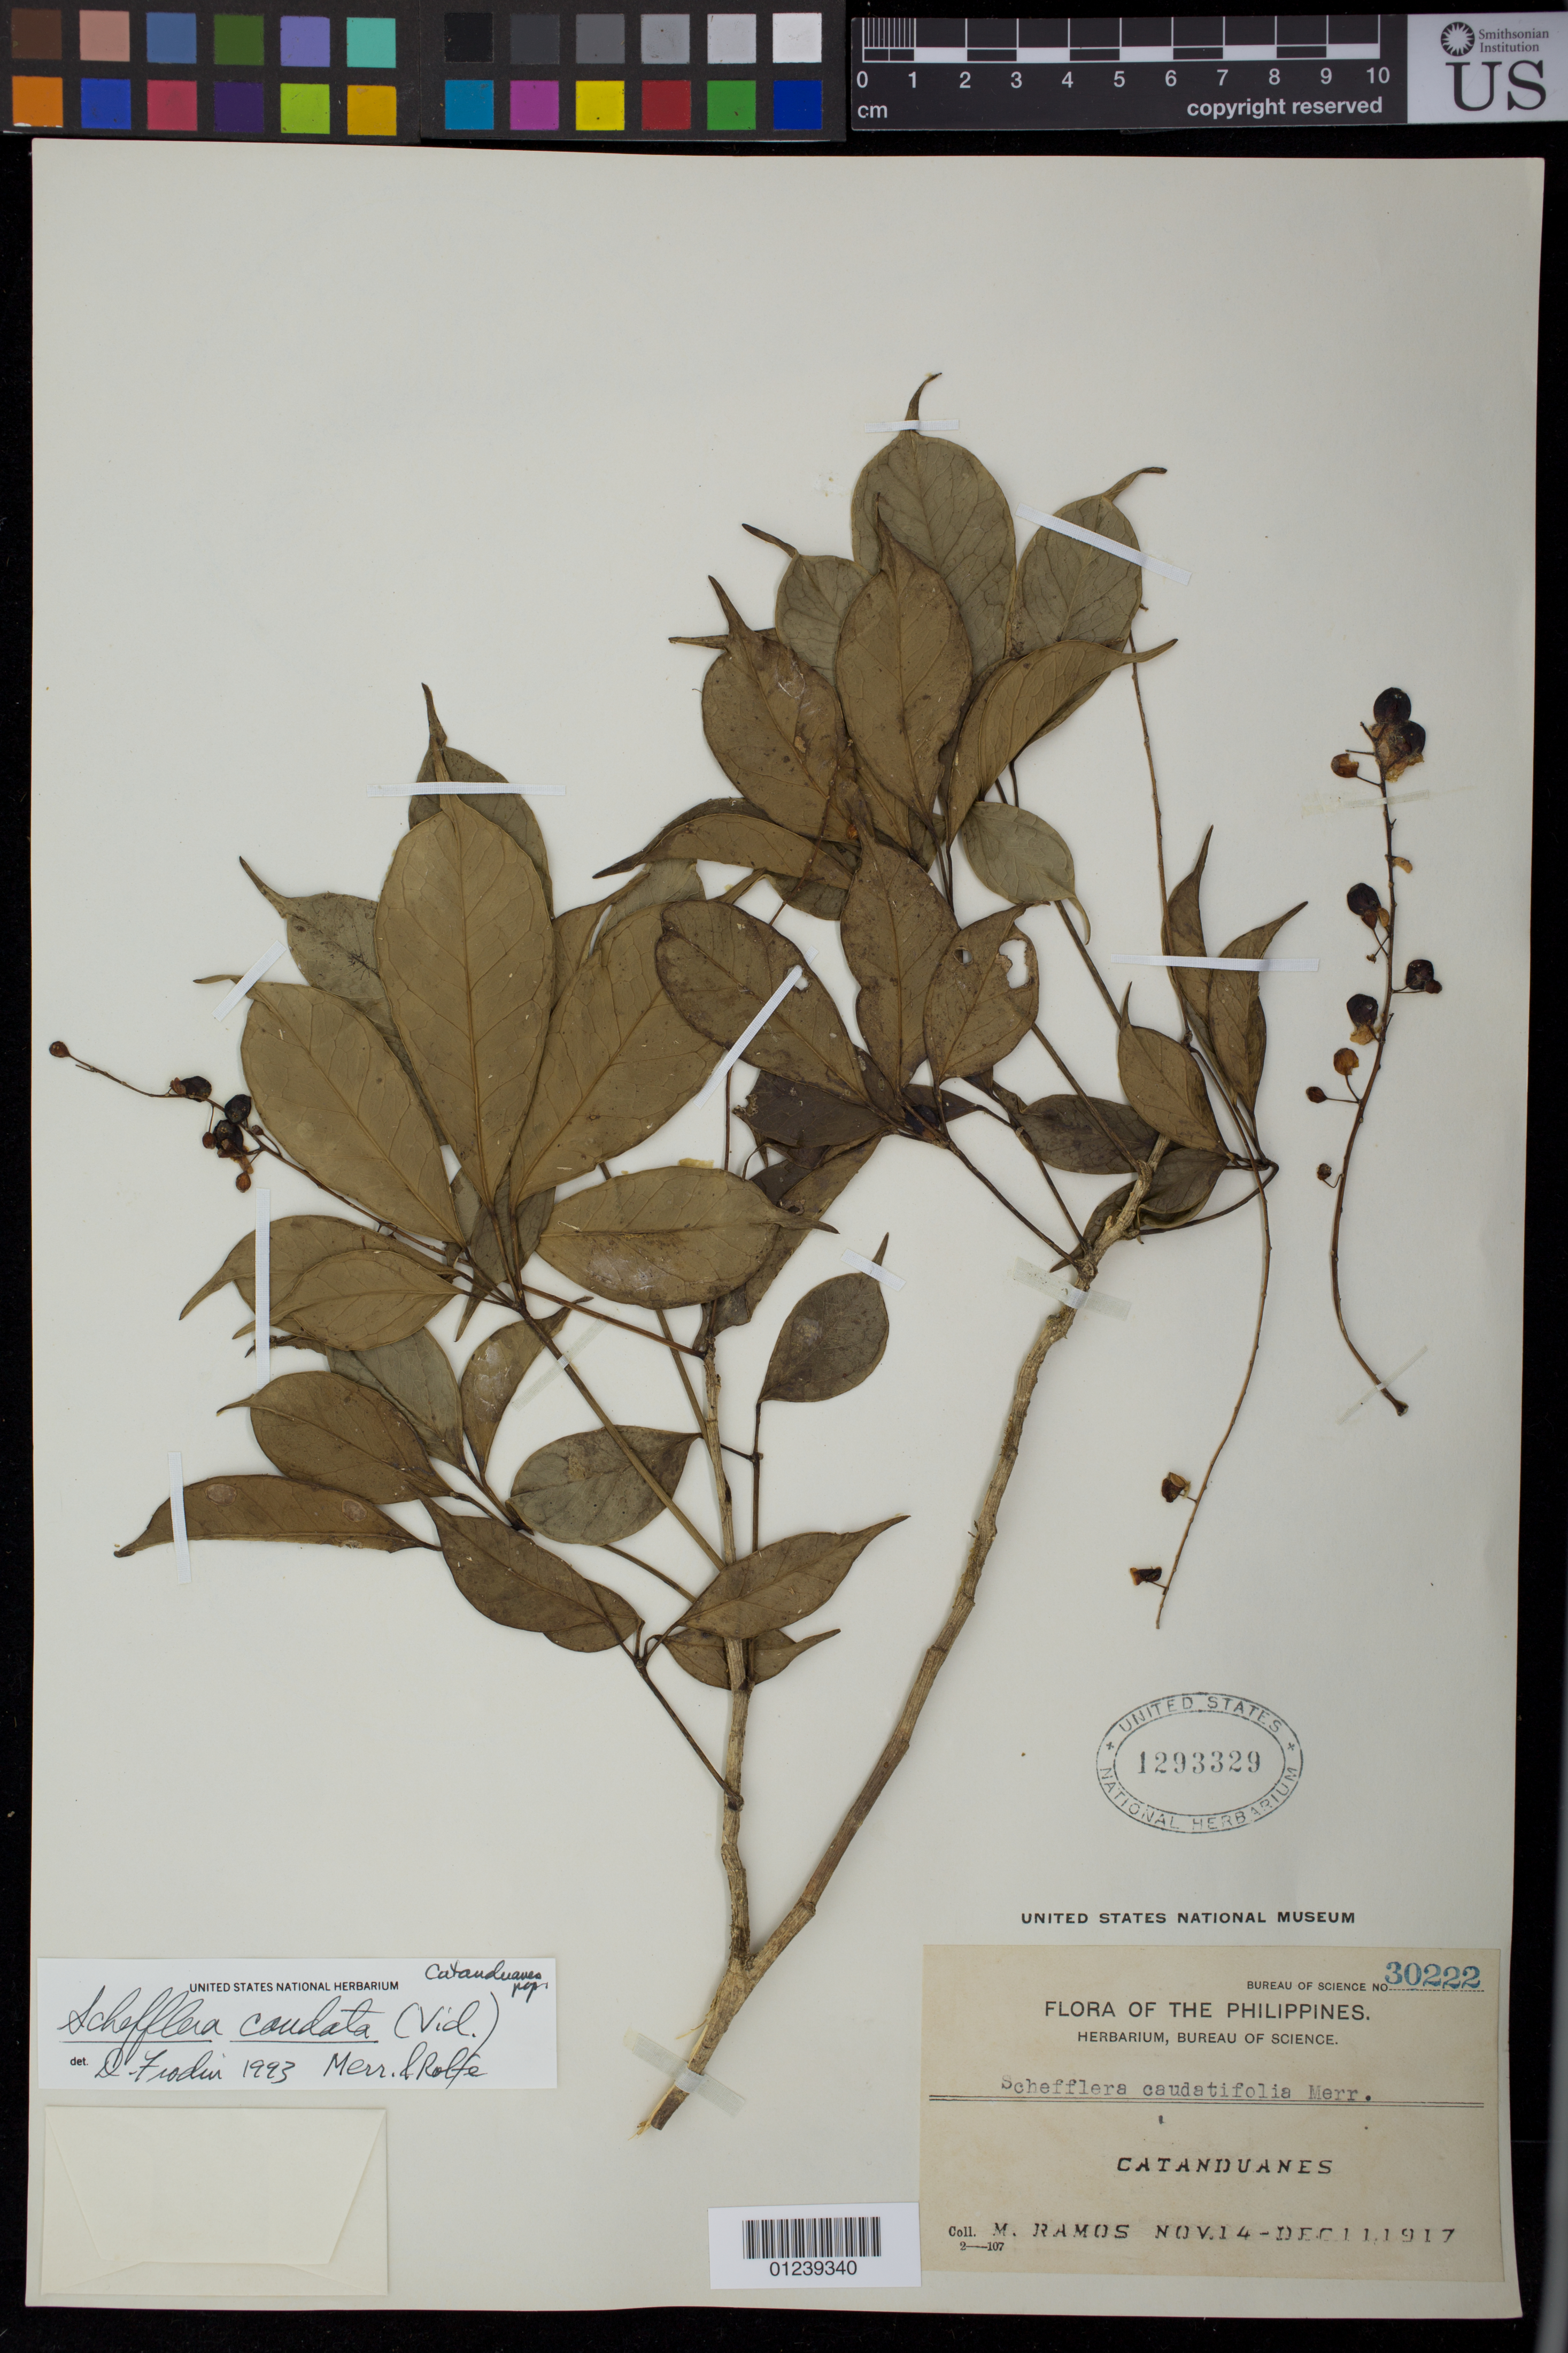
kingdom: Plantae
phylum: Tracheophyta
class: Magnoliopsida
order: Apiales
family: Araliaceae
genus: Schefflera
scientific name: Schefflera caudata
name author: Merr. & Rolfe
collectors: M. Ramos & M. Ramos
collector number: Bur. Sci. 30222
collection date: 1917-11-14/1917-12-11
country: Philippines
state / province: Bicol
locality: Catanduanes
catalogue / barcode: US 1293329